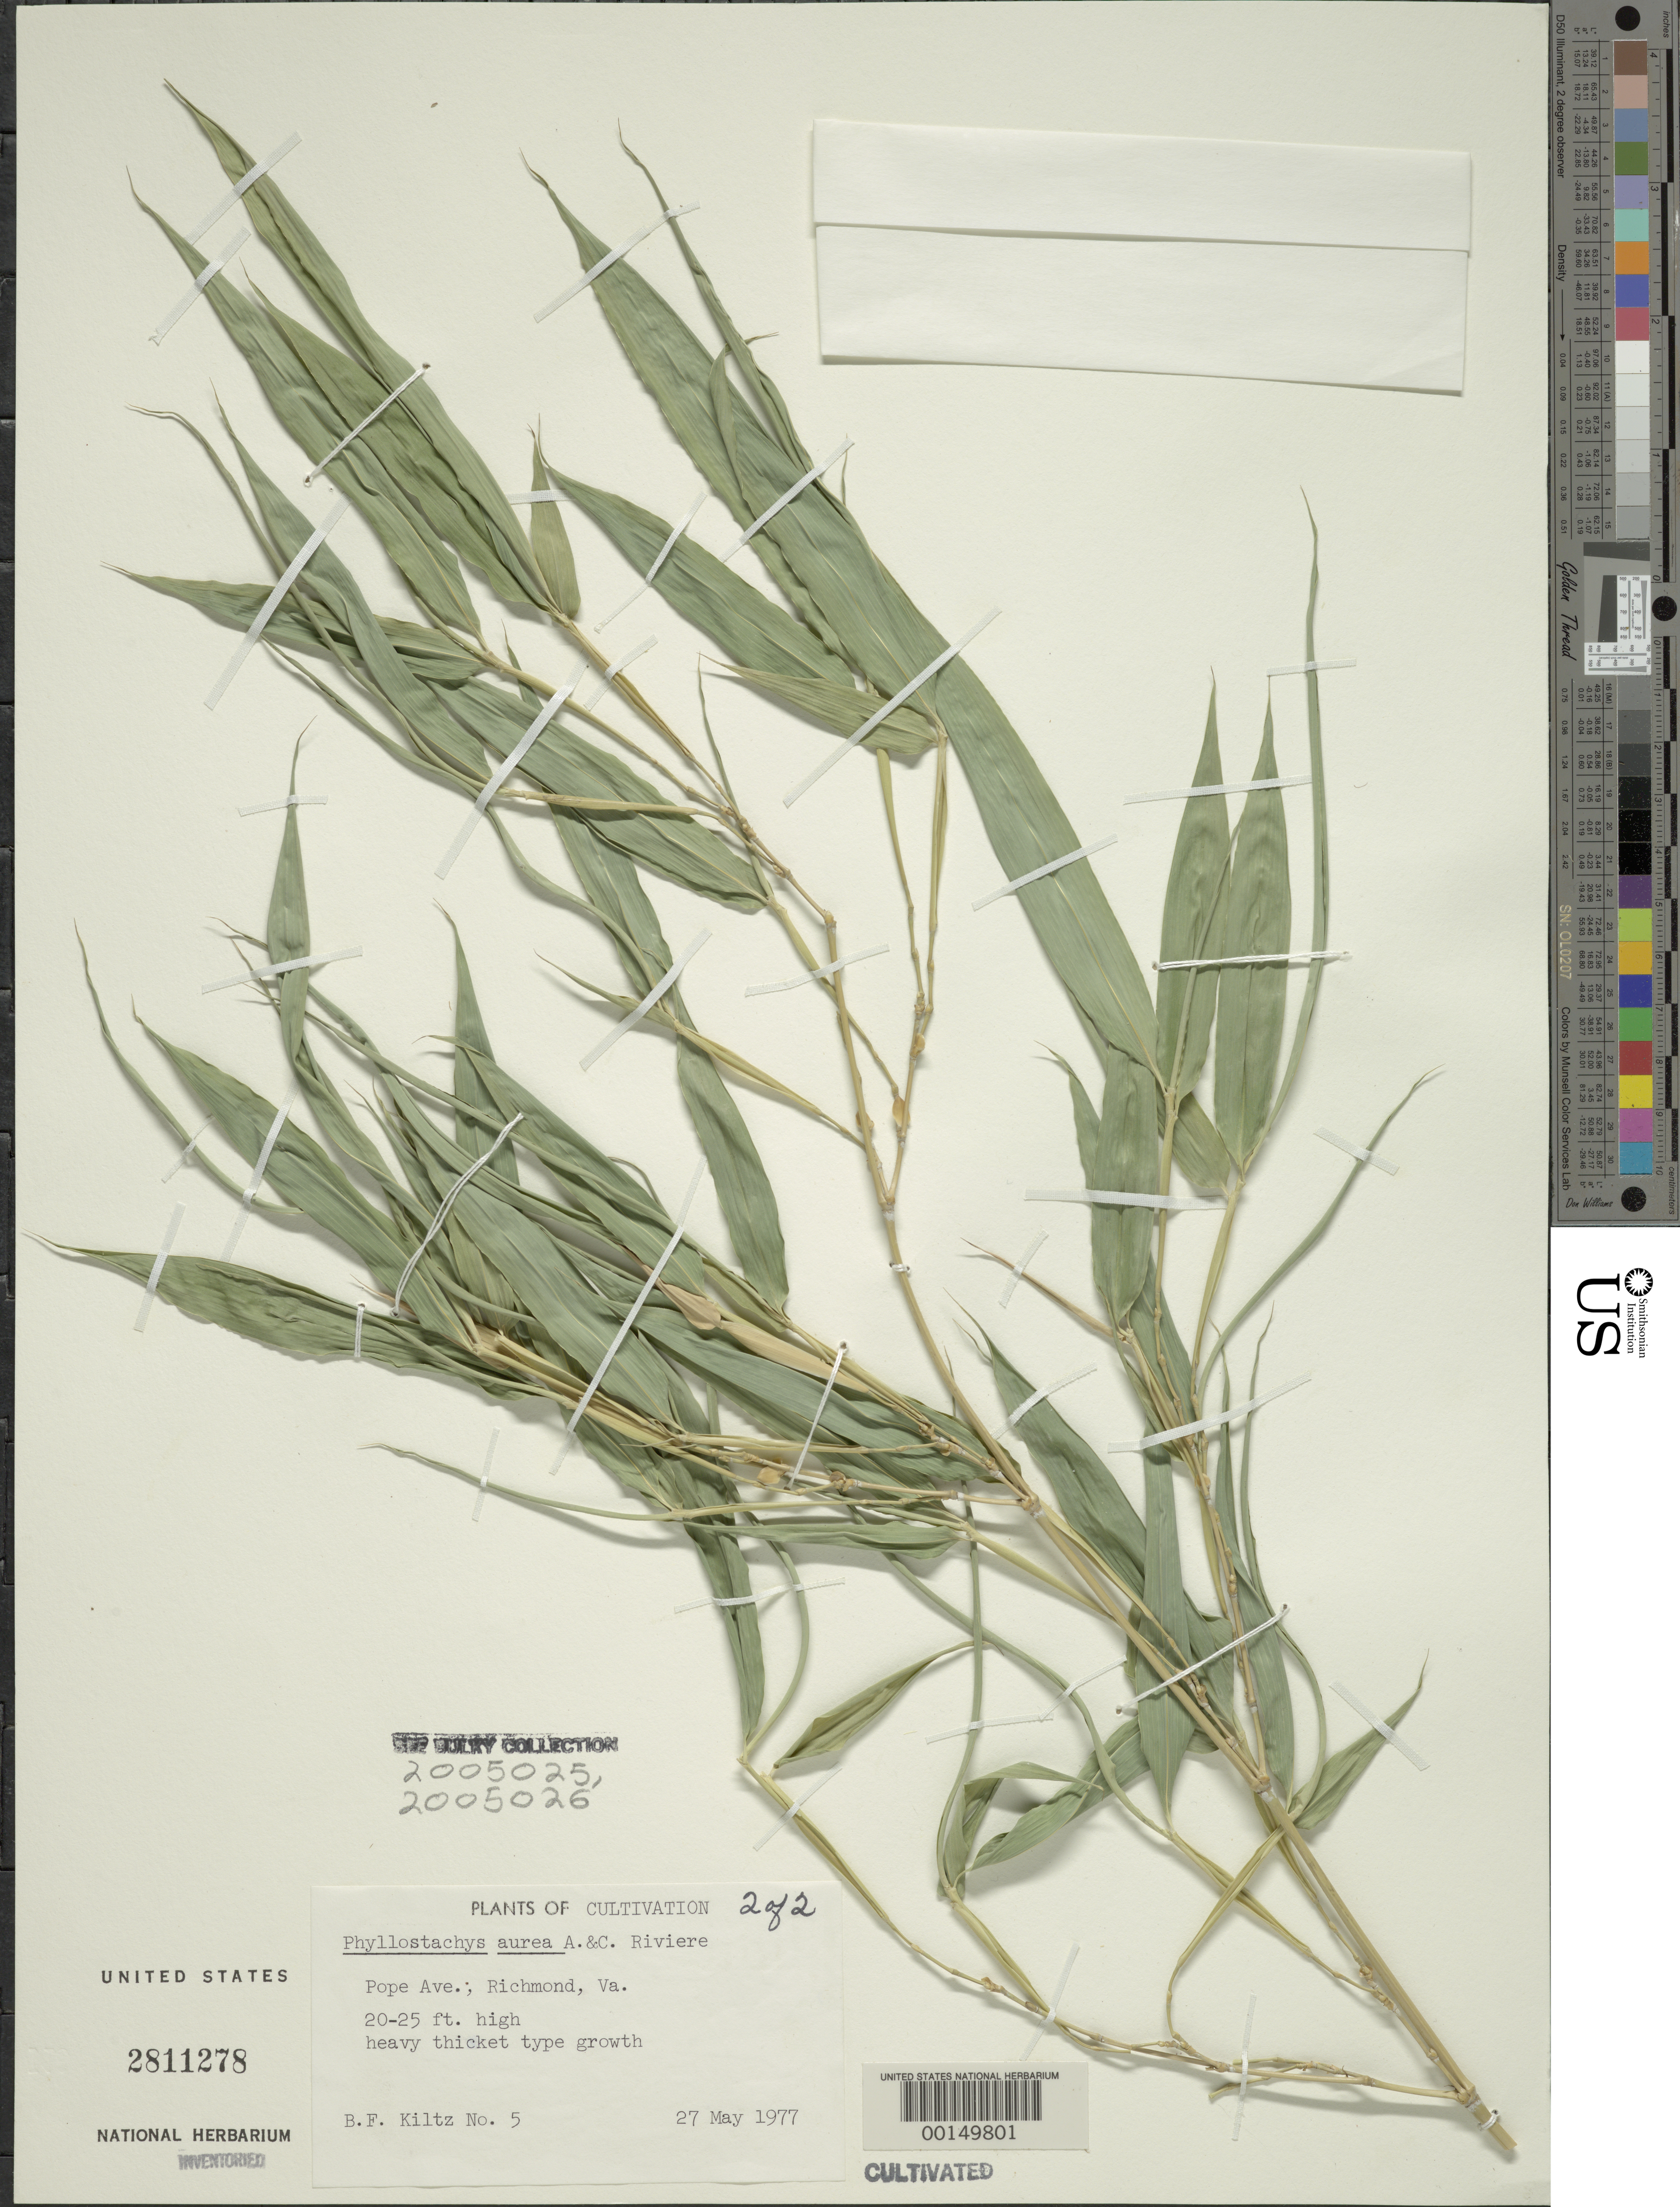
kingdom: Plantae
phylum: Tracheophyta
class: Liliopsida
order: Poales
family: Poaceae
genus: Phyllostachys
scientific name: Phyllostachys aurea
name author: Rivière & C. Rivière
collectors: B. Kiltz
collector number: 5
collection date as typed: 27 May 1977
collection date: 1977-05-27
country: United States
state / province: Virginia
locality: Richmond, pope ave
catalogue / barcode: US 2811278